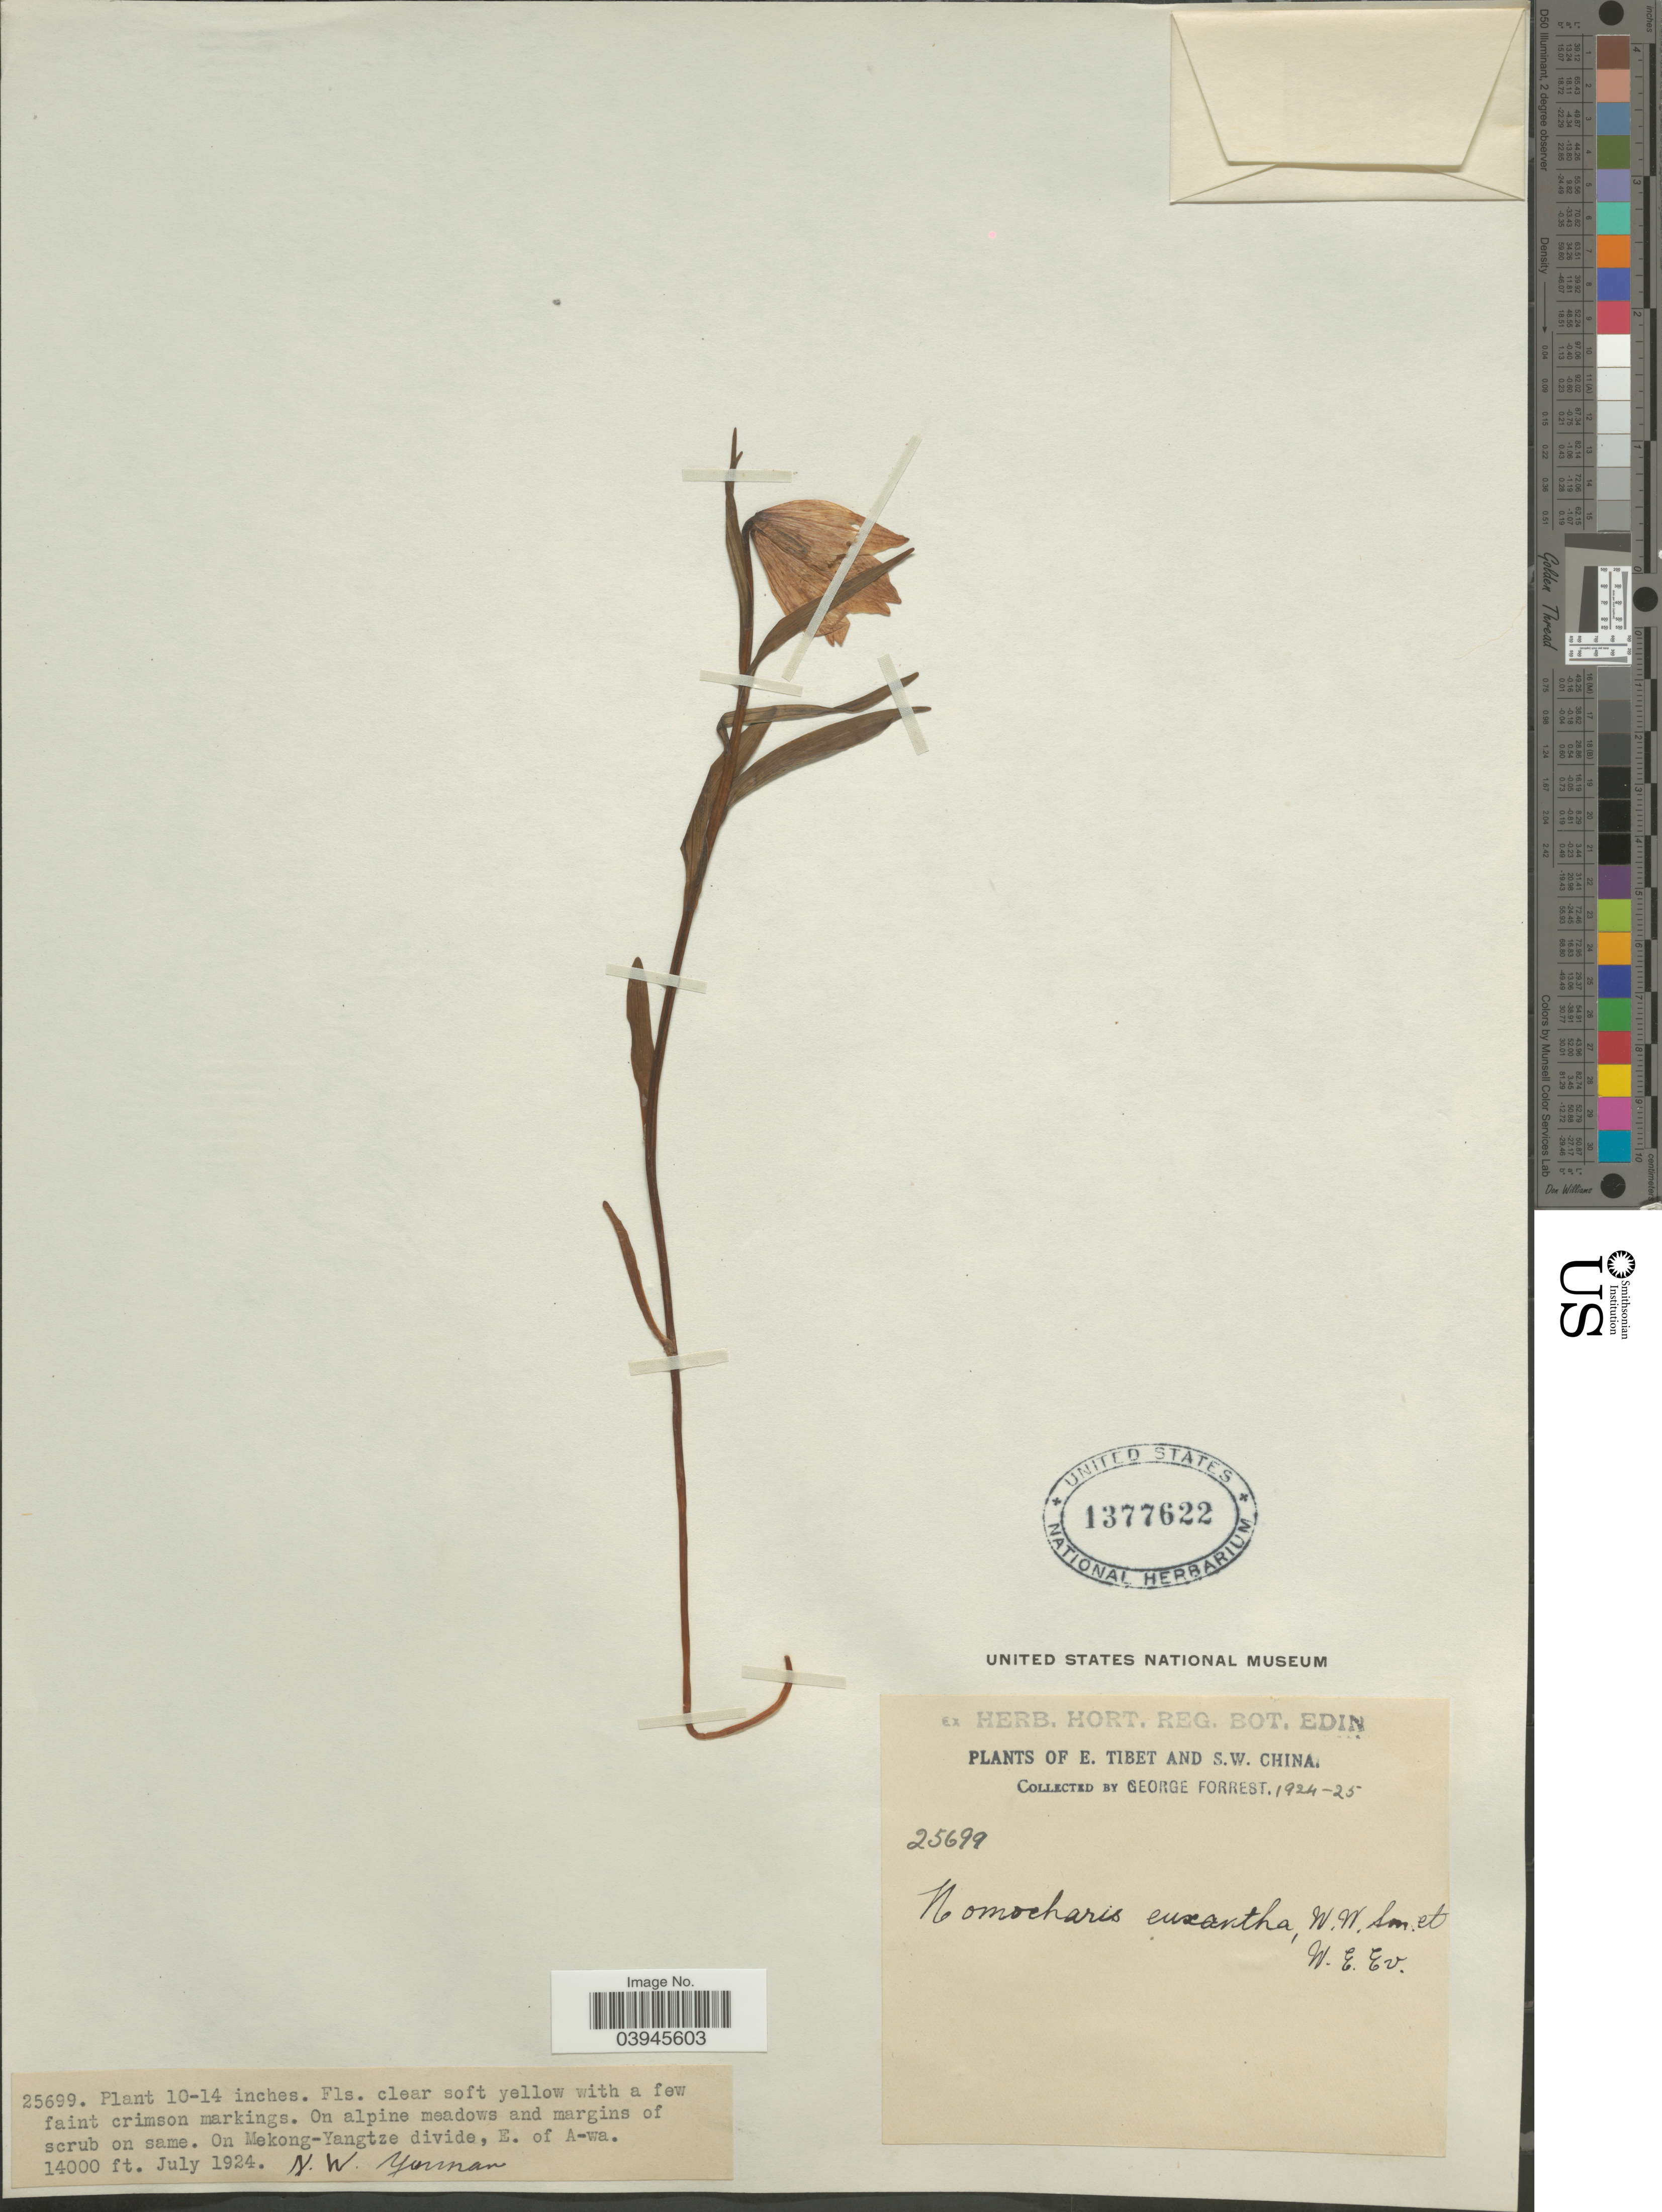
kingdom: Plantae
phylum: Tracheophyta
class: Liliopsida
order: Liliales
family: Liliaceae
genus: Lilium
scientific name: Lilium nanum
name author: Klotzsch & Garcke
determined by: Strong, Mark T., (BOT), Smithsonian Institution - National Museum of Natural History (UNITED STATES)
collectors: G. Forrest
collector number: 25699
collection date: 1924-07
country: China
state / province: Yunnan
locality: On alpine meadows and margins of scrub on same. On Mekong-Yangtze divide, E. of A-wa. N. W. Yunnan. S.W. China.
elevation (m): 4267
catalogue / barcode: US 1377622